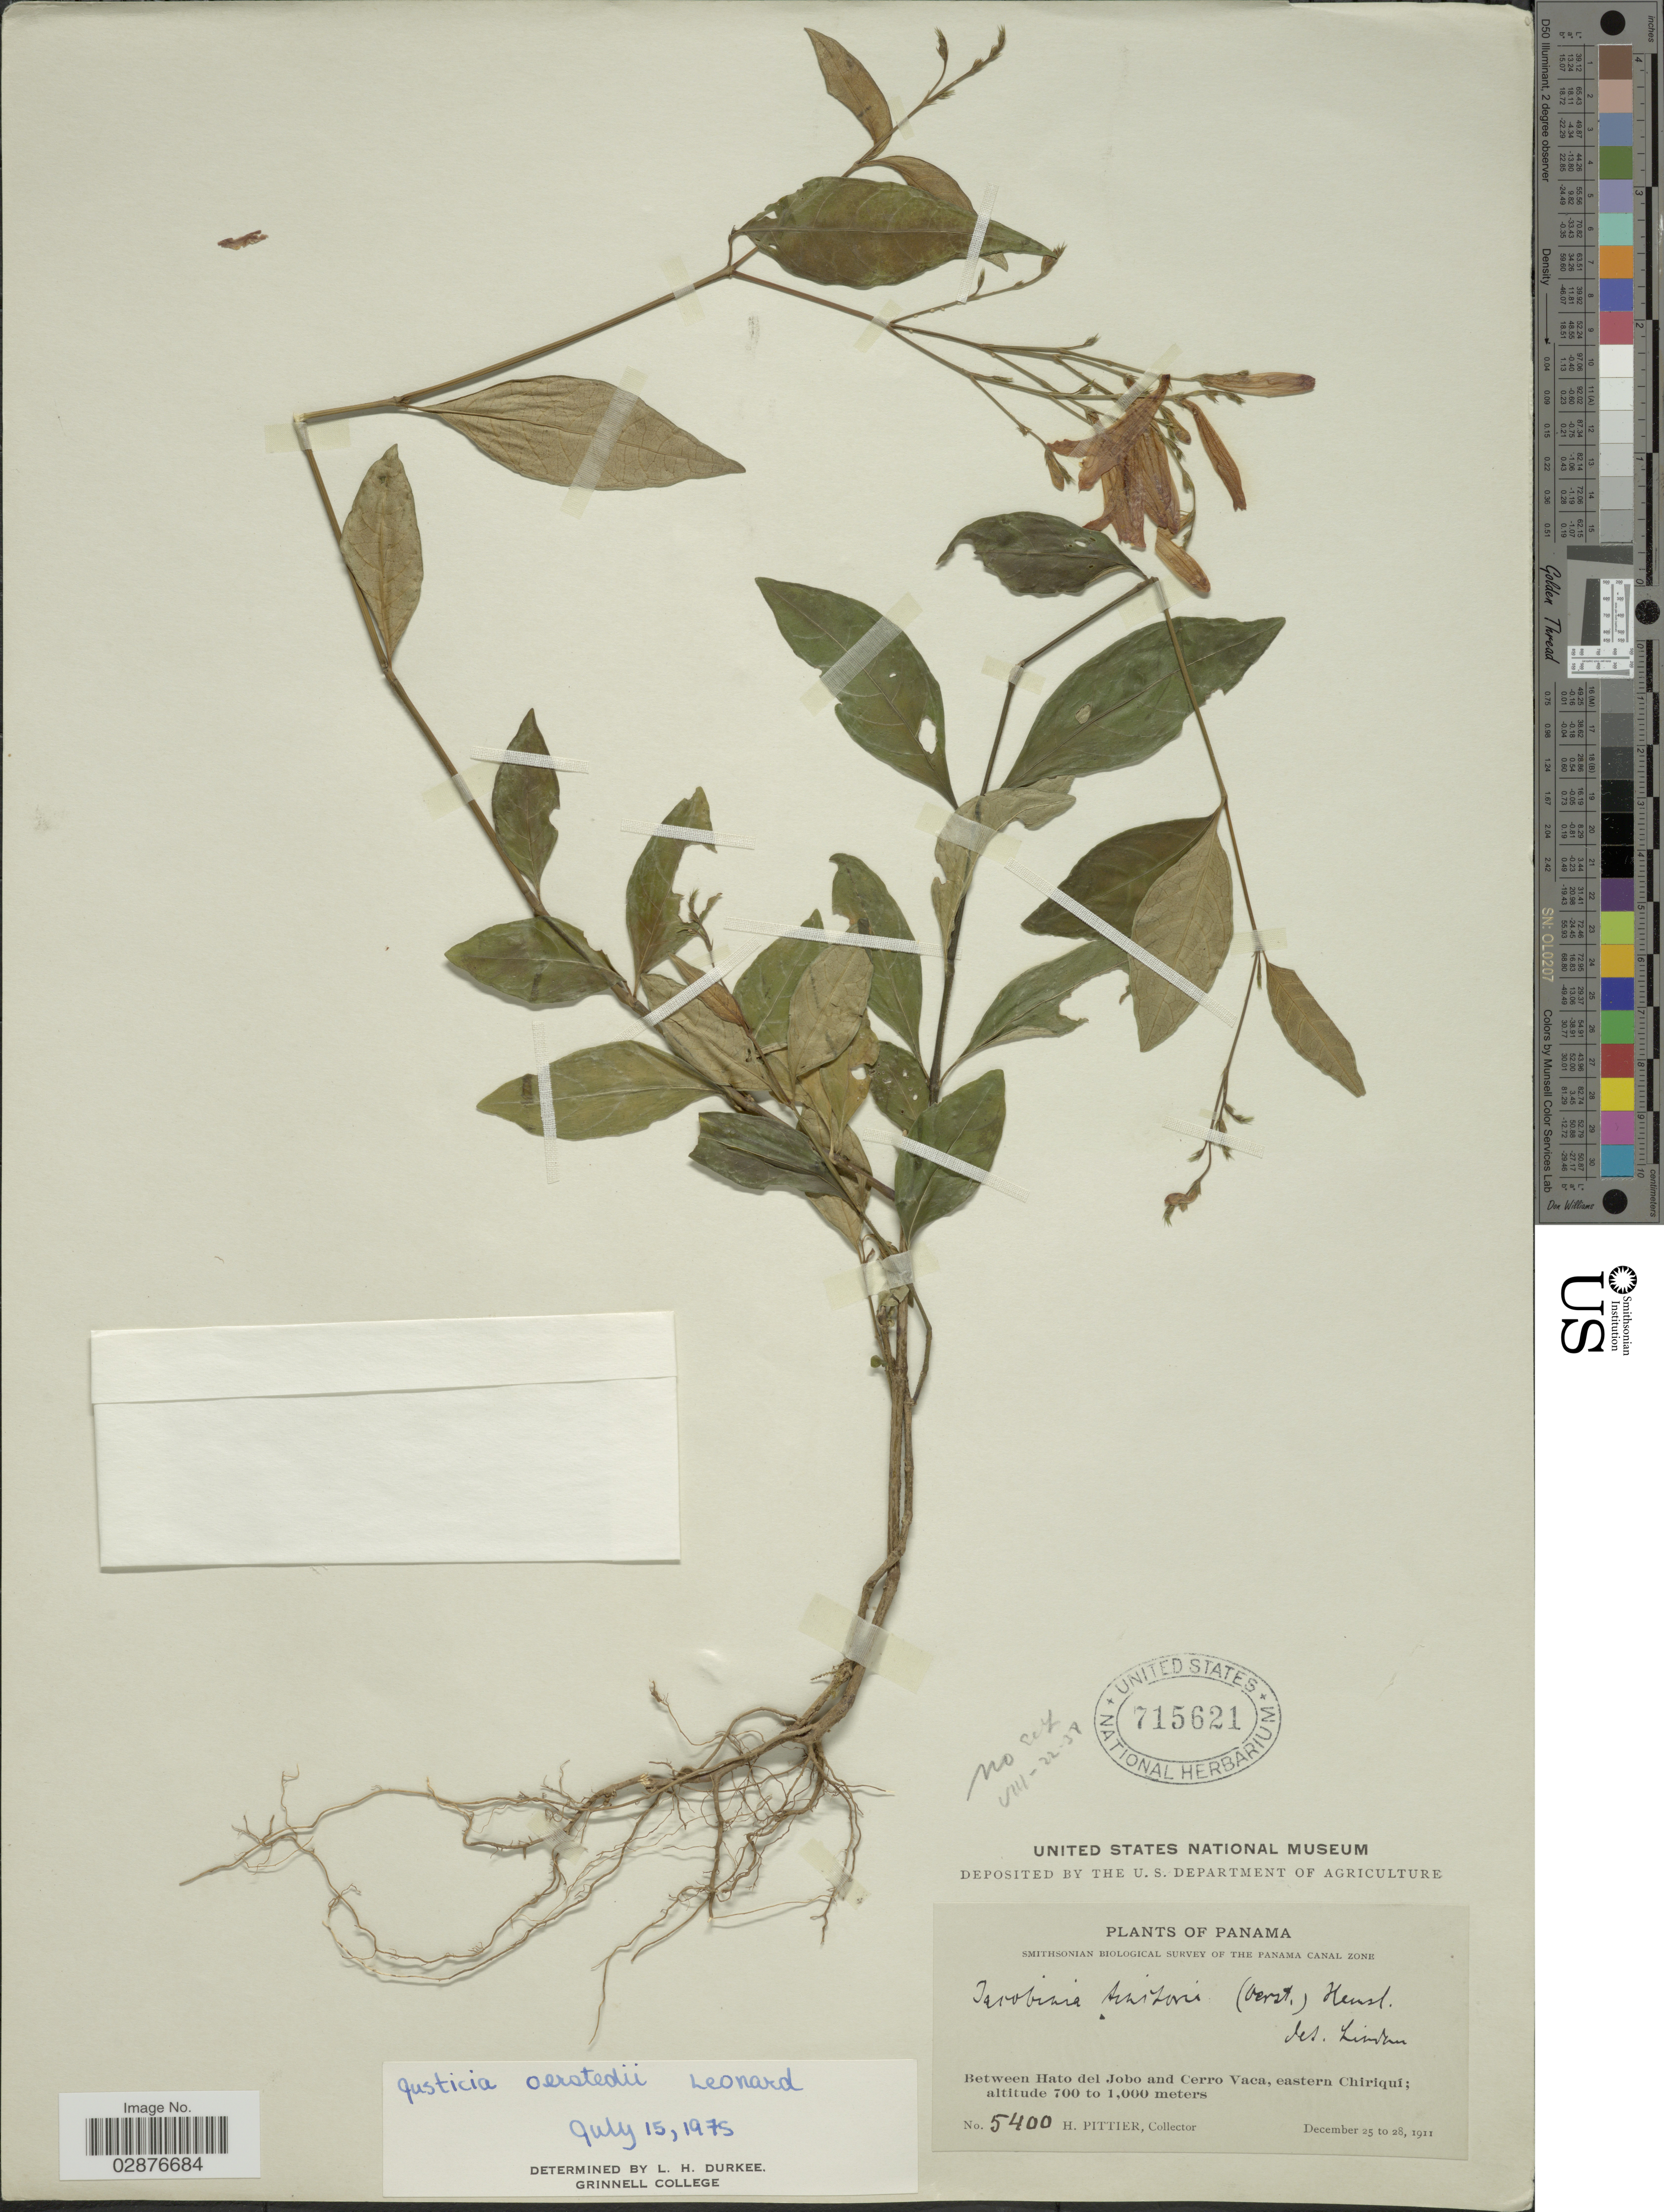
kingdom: Plantae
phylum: Tracheophyta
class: Magnoliopsida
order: Lamiales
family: Acanthaceae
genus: Justicia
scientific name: Justicia oerstedii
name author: Leonard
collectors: H. F. Pittier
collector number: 5400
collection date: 1911-12-25/1911-12-28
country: Panama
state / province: Chiriqui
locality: Between Hato del Jobo and Cerro Vaca, eastern Chiriquí.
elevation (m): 700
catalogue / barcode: US 715621